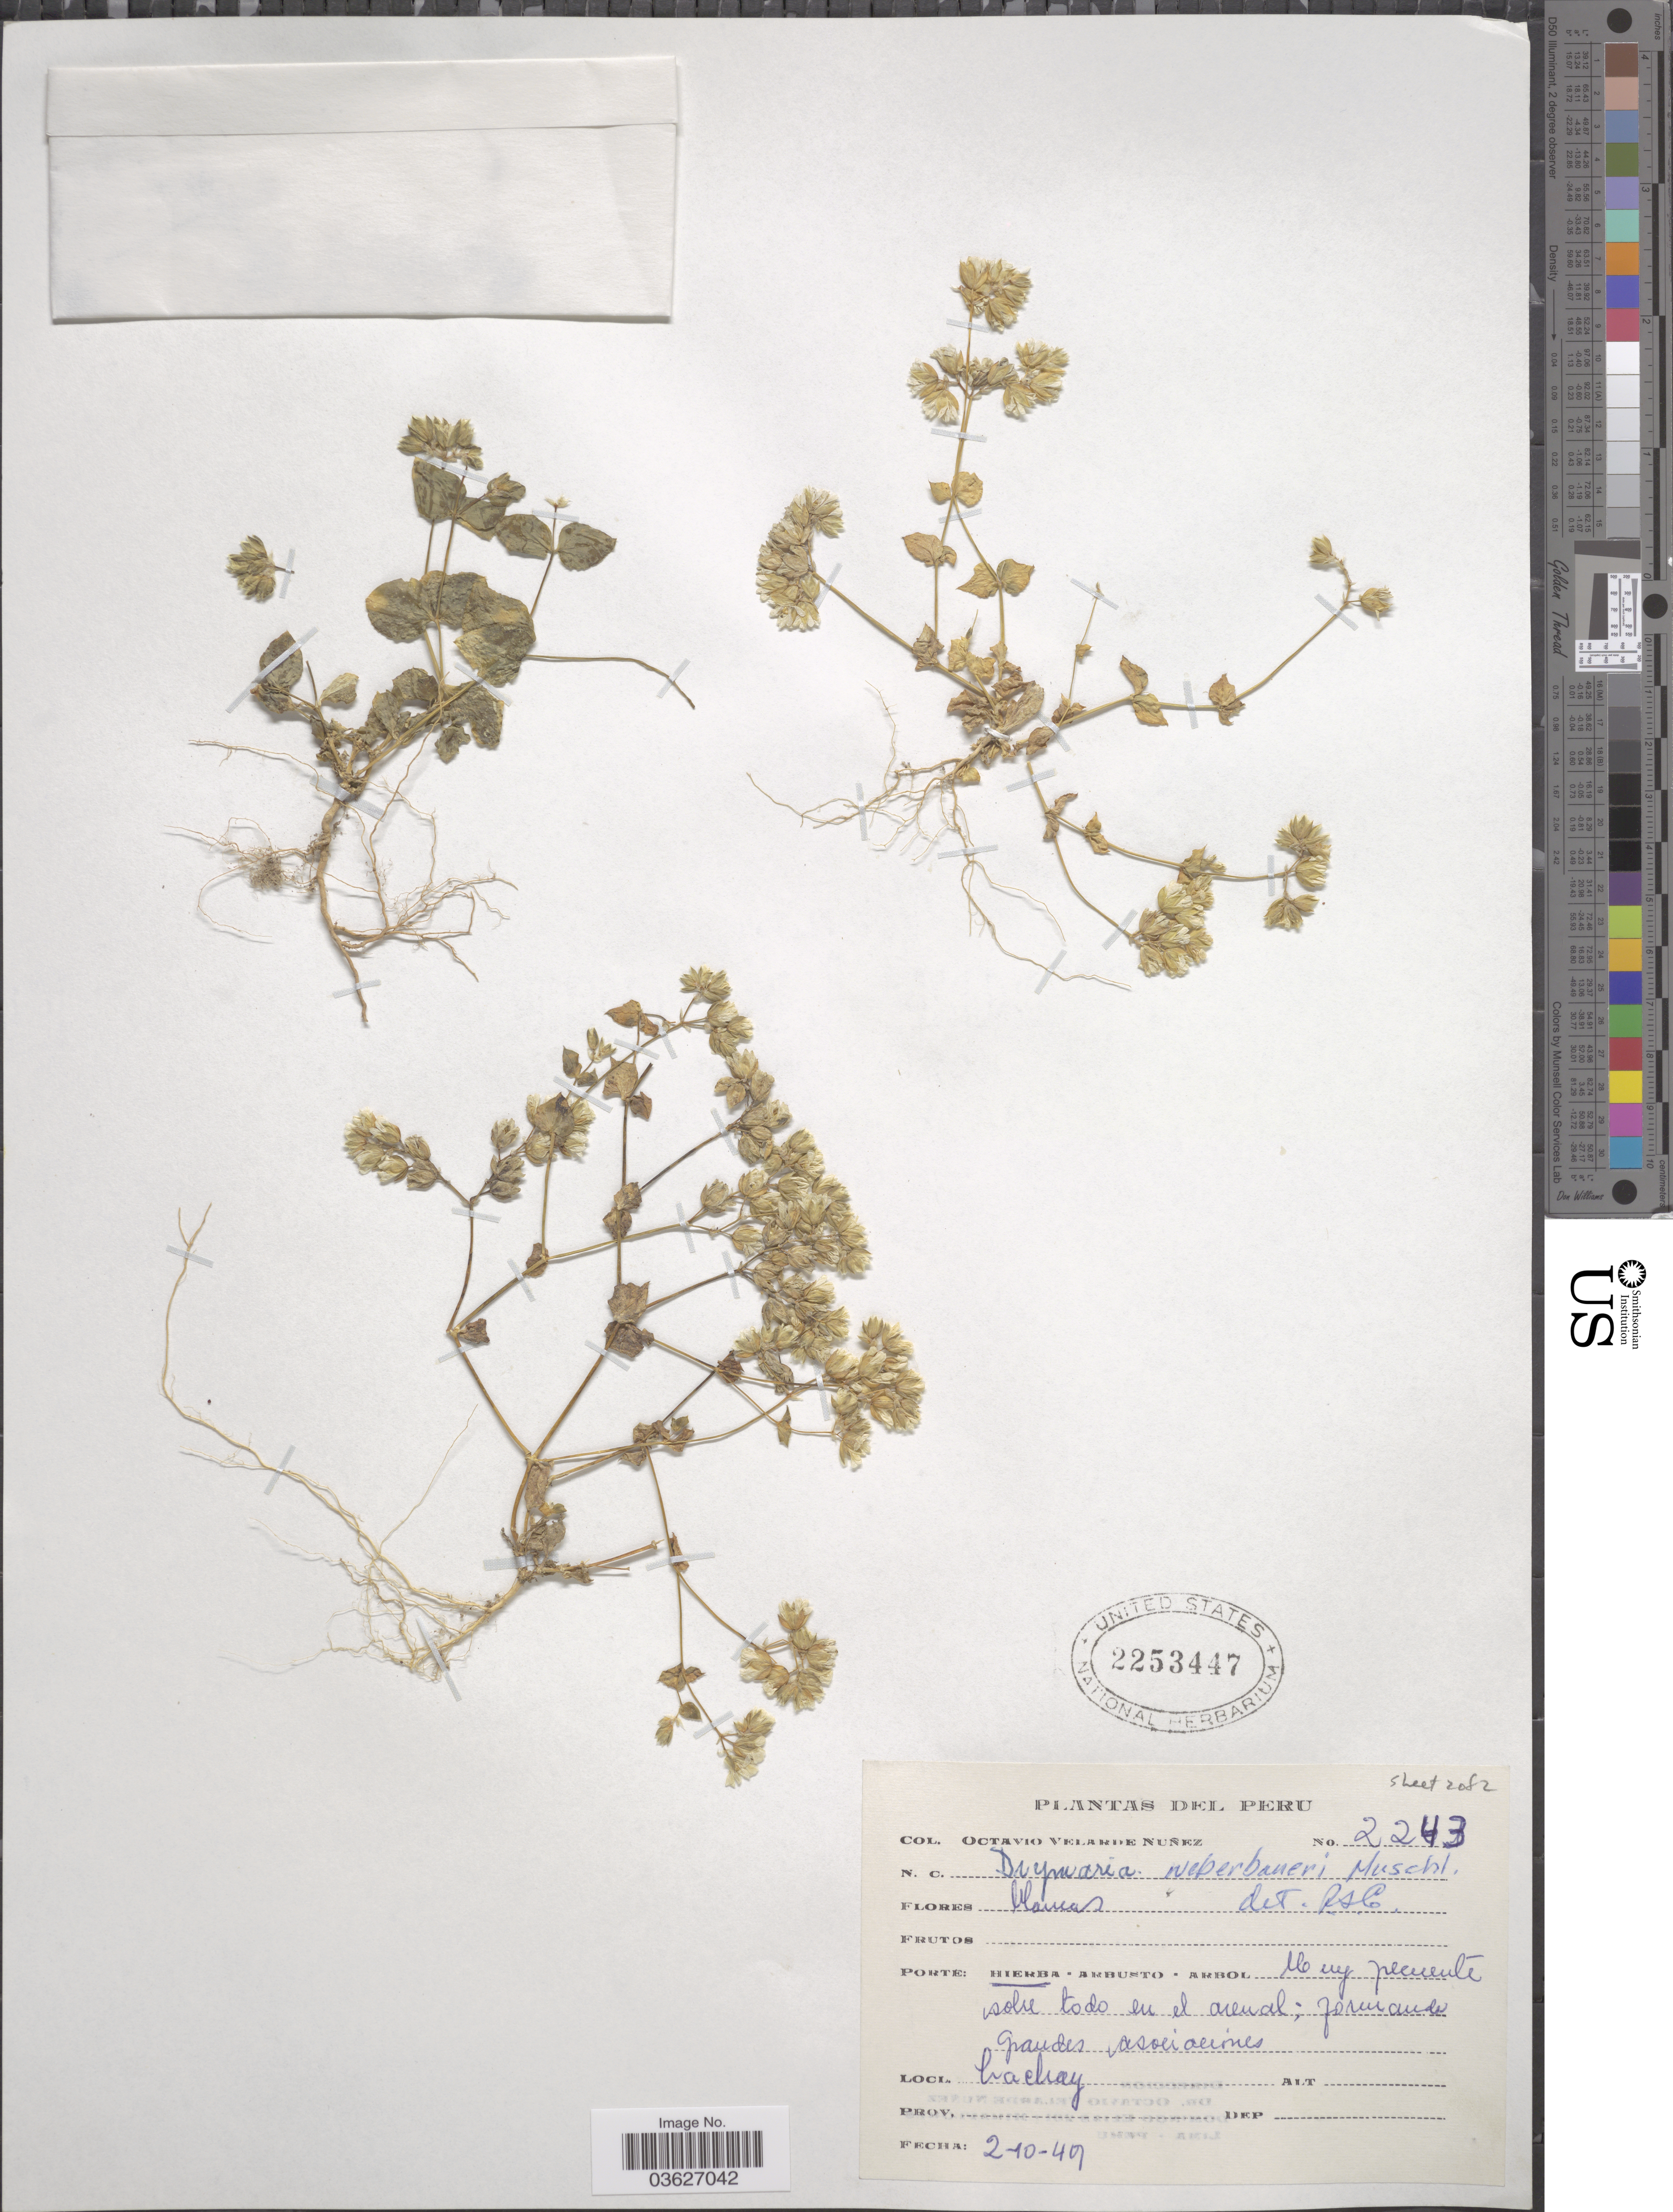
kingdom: Plantae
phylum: Tracheophyta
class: Magnoliopsida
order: Caryophyllales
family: Caryophyllaceae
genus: Drymaria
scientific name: Drymaria paposana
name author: Phil.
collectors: O. Velarde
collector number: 2243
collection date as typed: Transcribed d/m/y: 2/10/49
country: Peru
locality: Lachay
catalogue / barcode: US 2253447